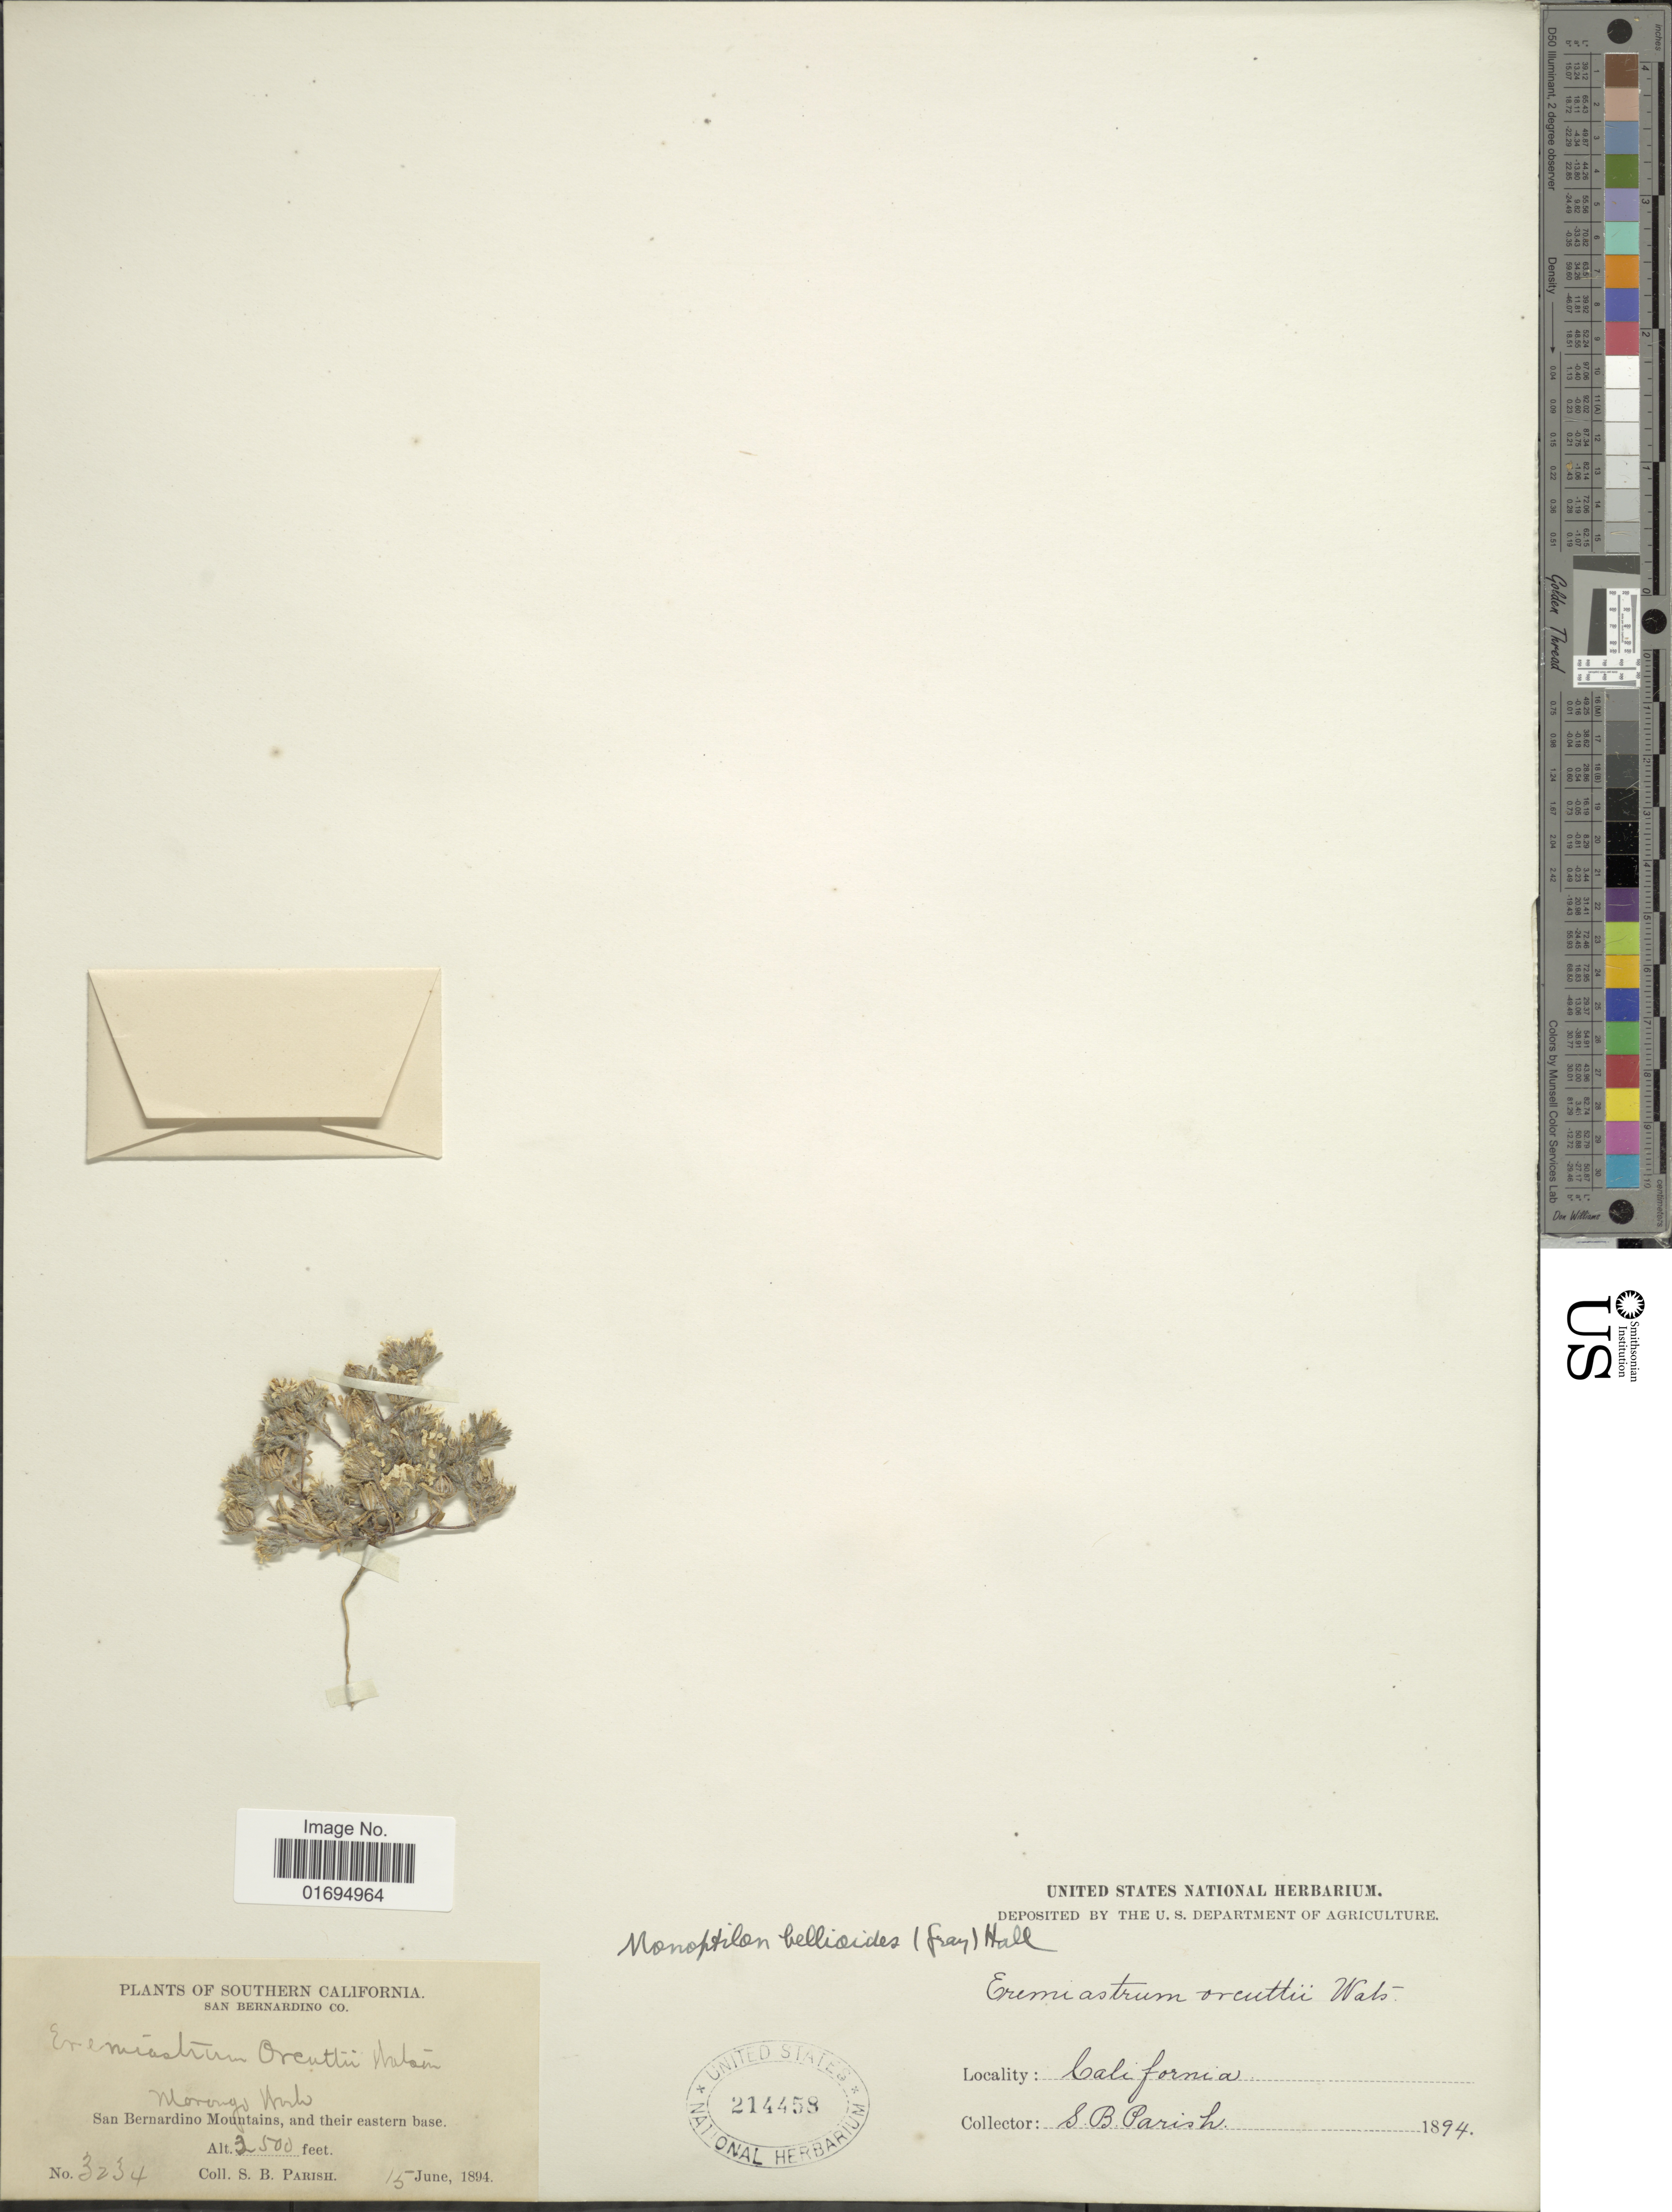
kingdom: Plantae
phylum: Tracheophyta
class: Magnoliopsida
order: Asterales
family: Asteraceae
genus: Monoptilon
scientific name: Monoptilon bellioides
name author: (A. Gray) H.M. Hall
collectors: S. B. Parish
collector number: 3234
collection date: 1894-06-15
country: United States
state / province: California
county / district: San Bernardino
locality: Southern California, San Bernardino co., San Bernardino Mountains, and their eastern base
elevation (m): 762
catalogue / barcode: US 214458